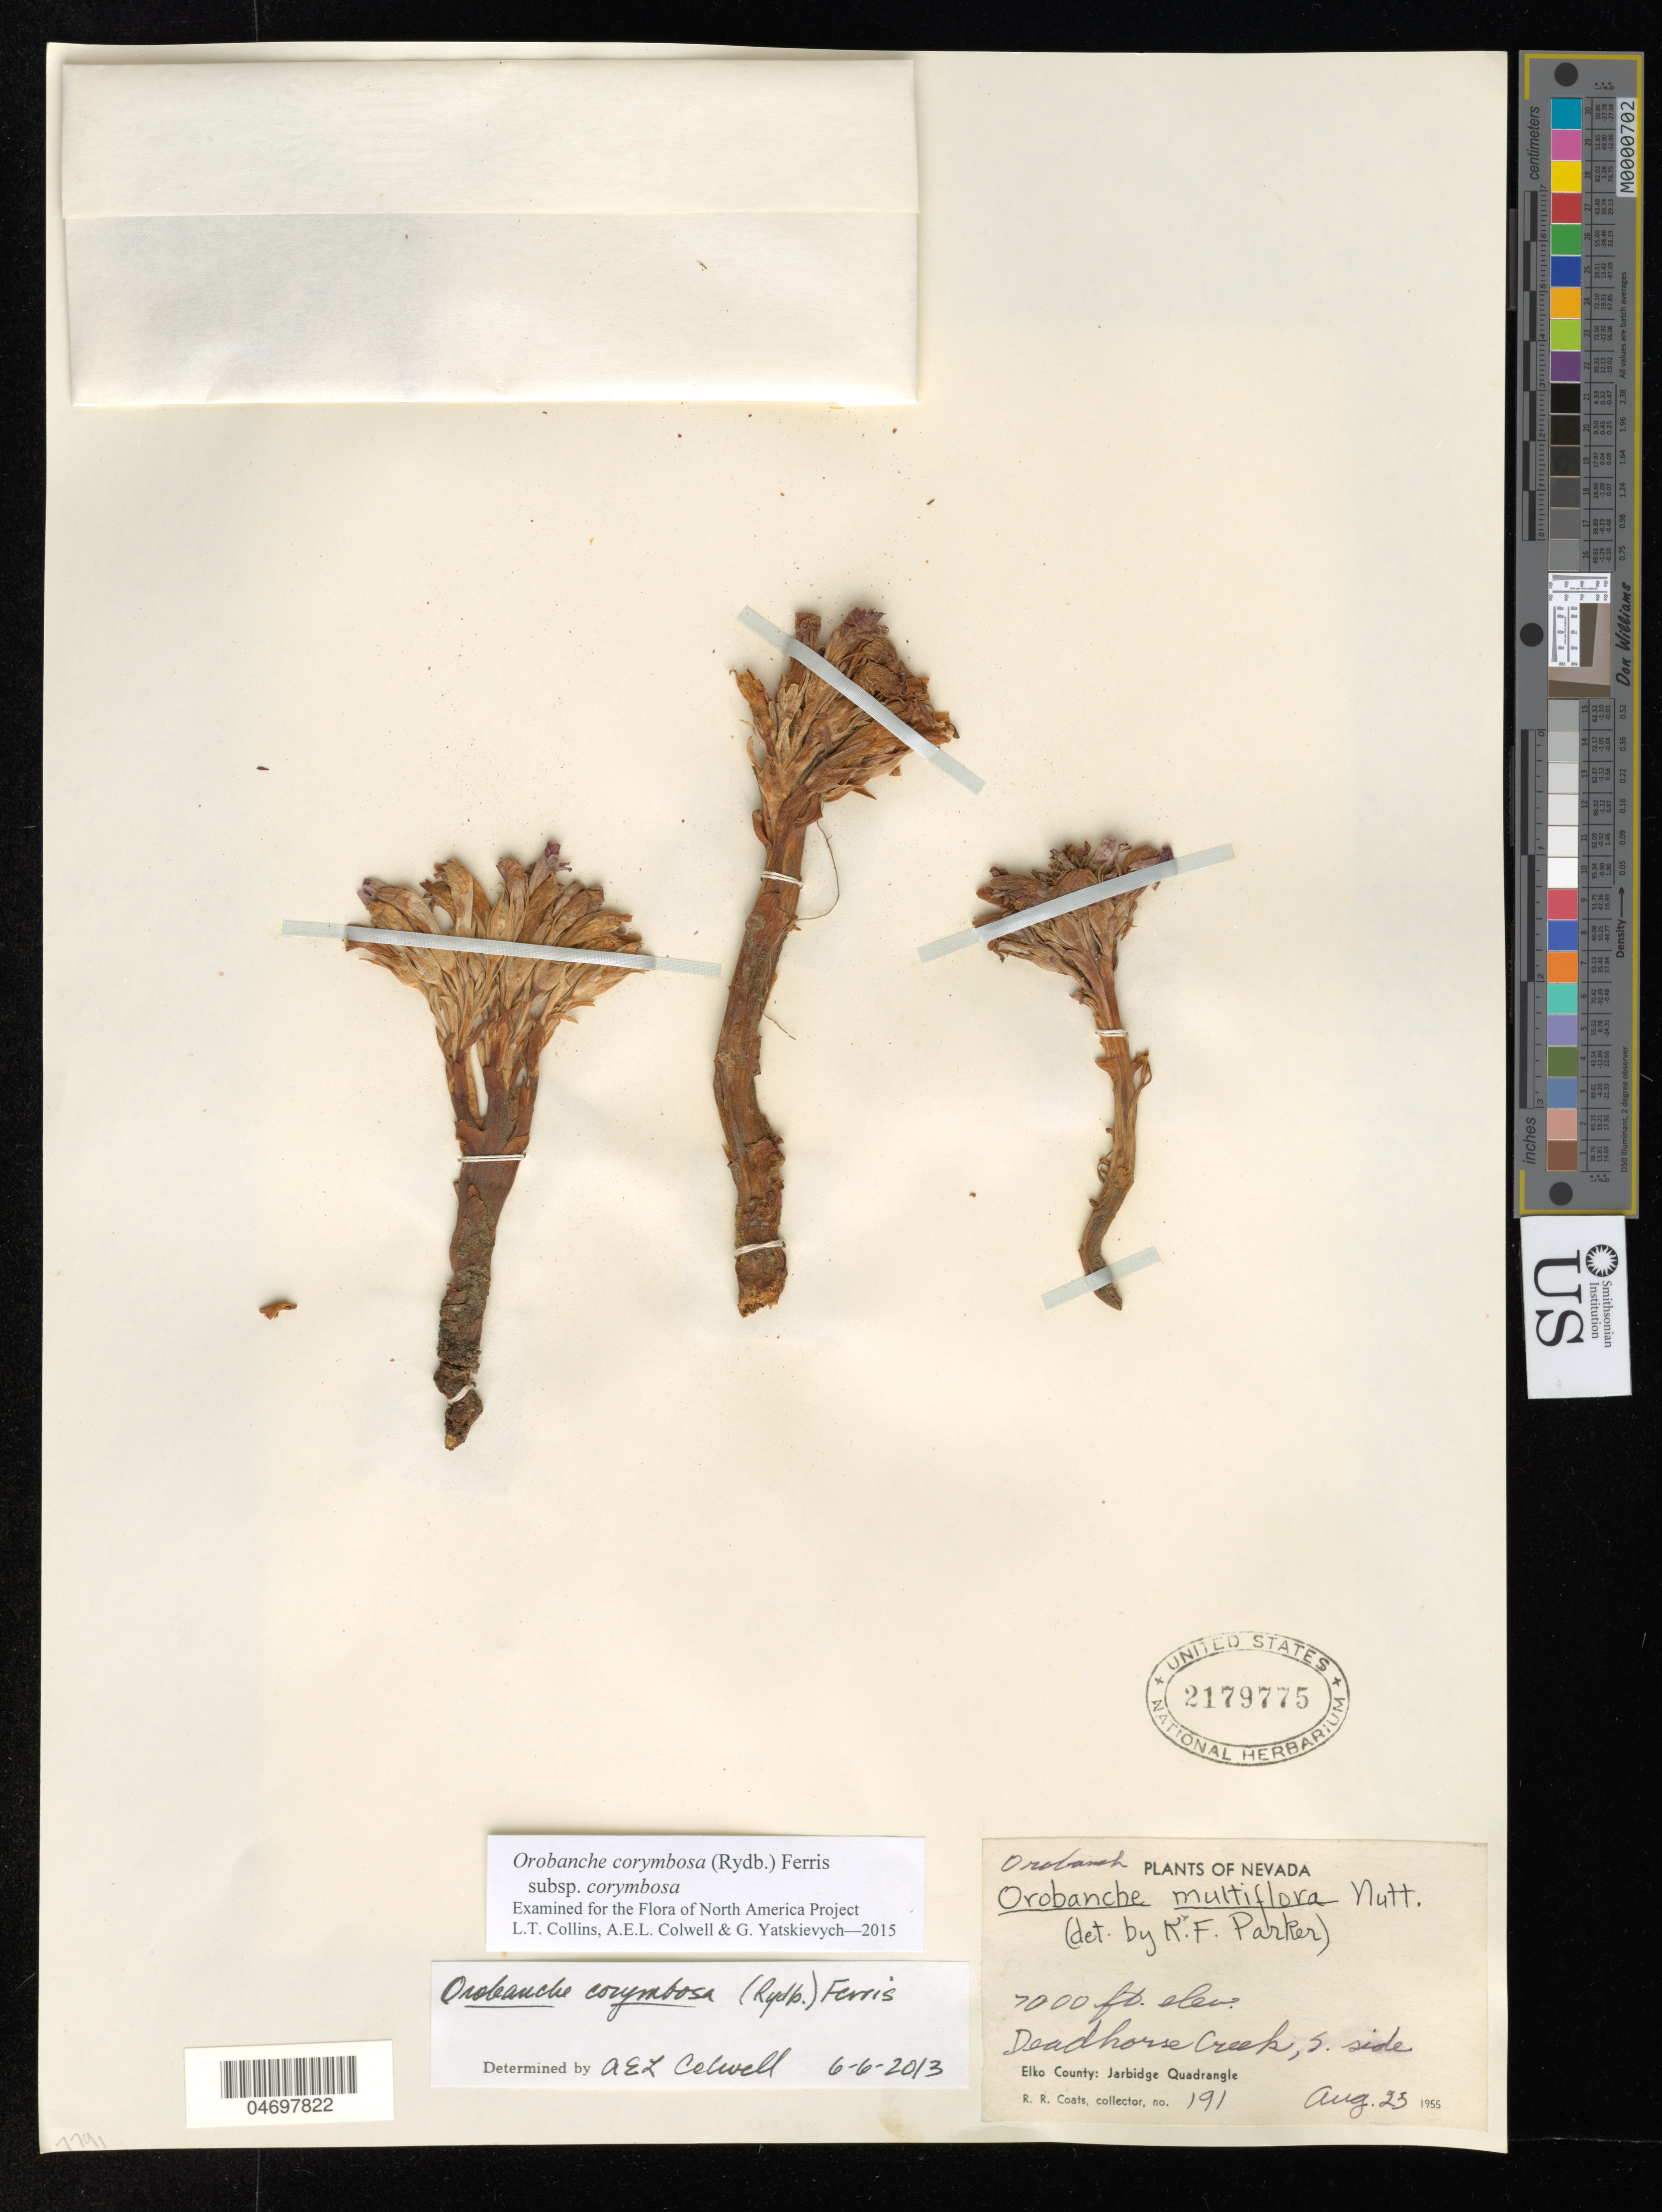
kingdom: Plantae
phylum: Tracheophyta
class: Magnoliopsida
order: Lamiales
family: Orobanchaceae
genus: Orobanche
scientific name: Orobanche corymbosa subsp. corymbosa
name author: (Rydb.) Ferris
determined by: Collins, L. T.; Colwell, A. E.; Yatskievych, G. A.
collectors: R. Coats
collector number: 191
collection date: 1955-08-25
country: United States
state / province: Nevada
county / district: Elko Co.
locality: Deadhorse Creek, S side: Jarbidge Quadrangle.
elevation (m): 2134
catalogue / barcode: US 2179775